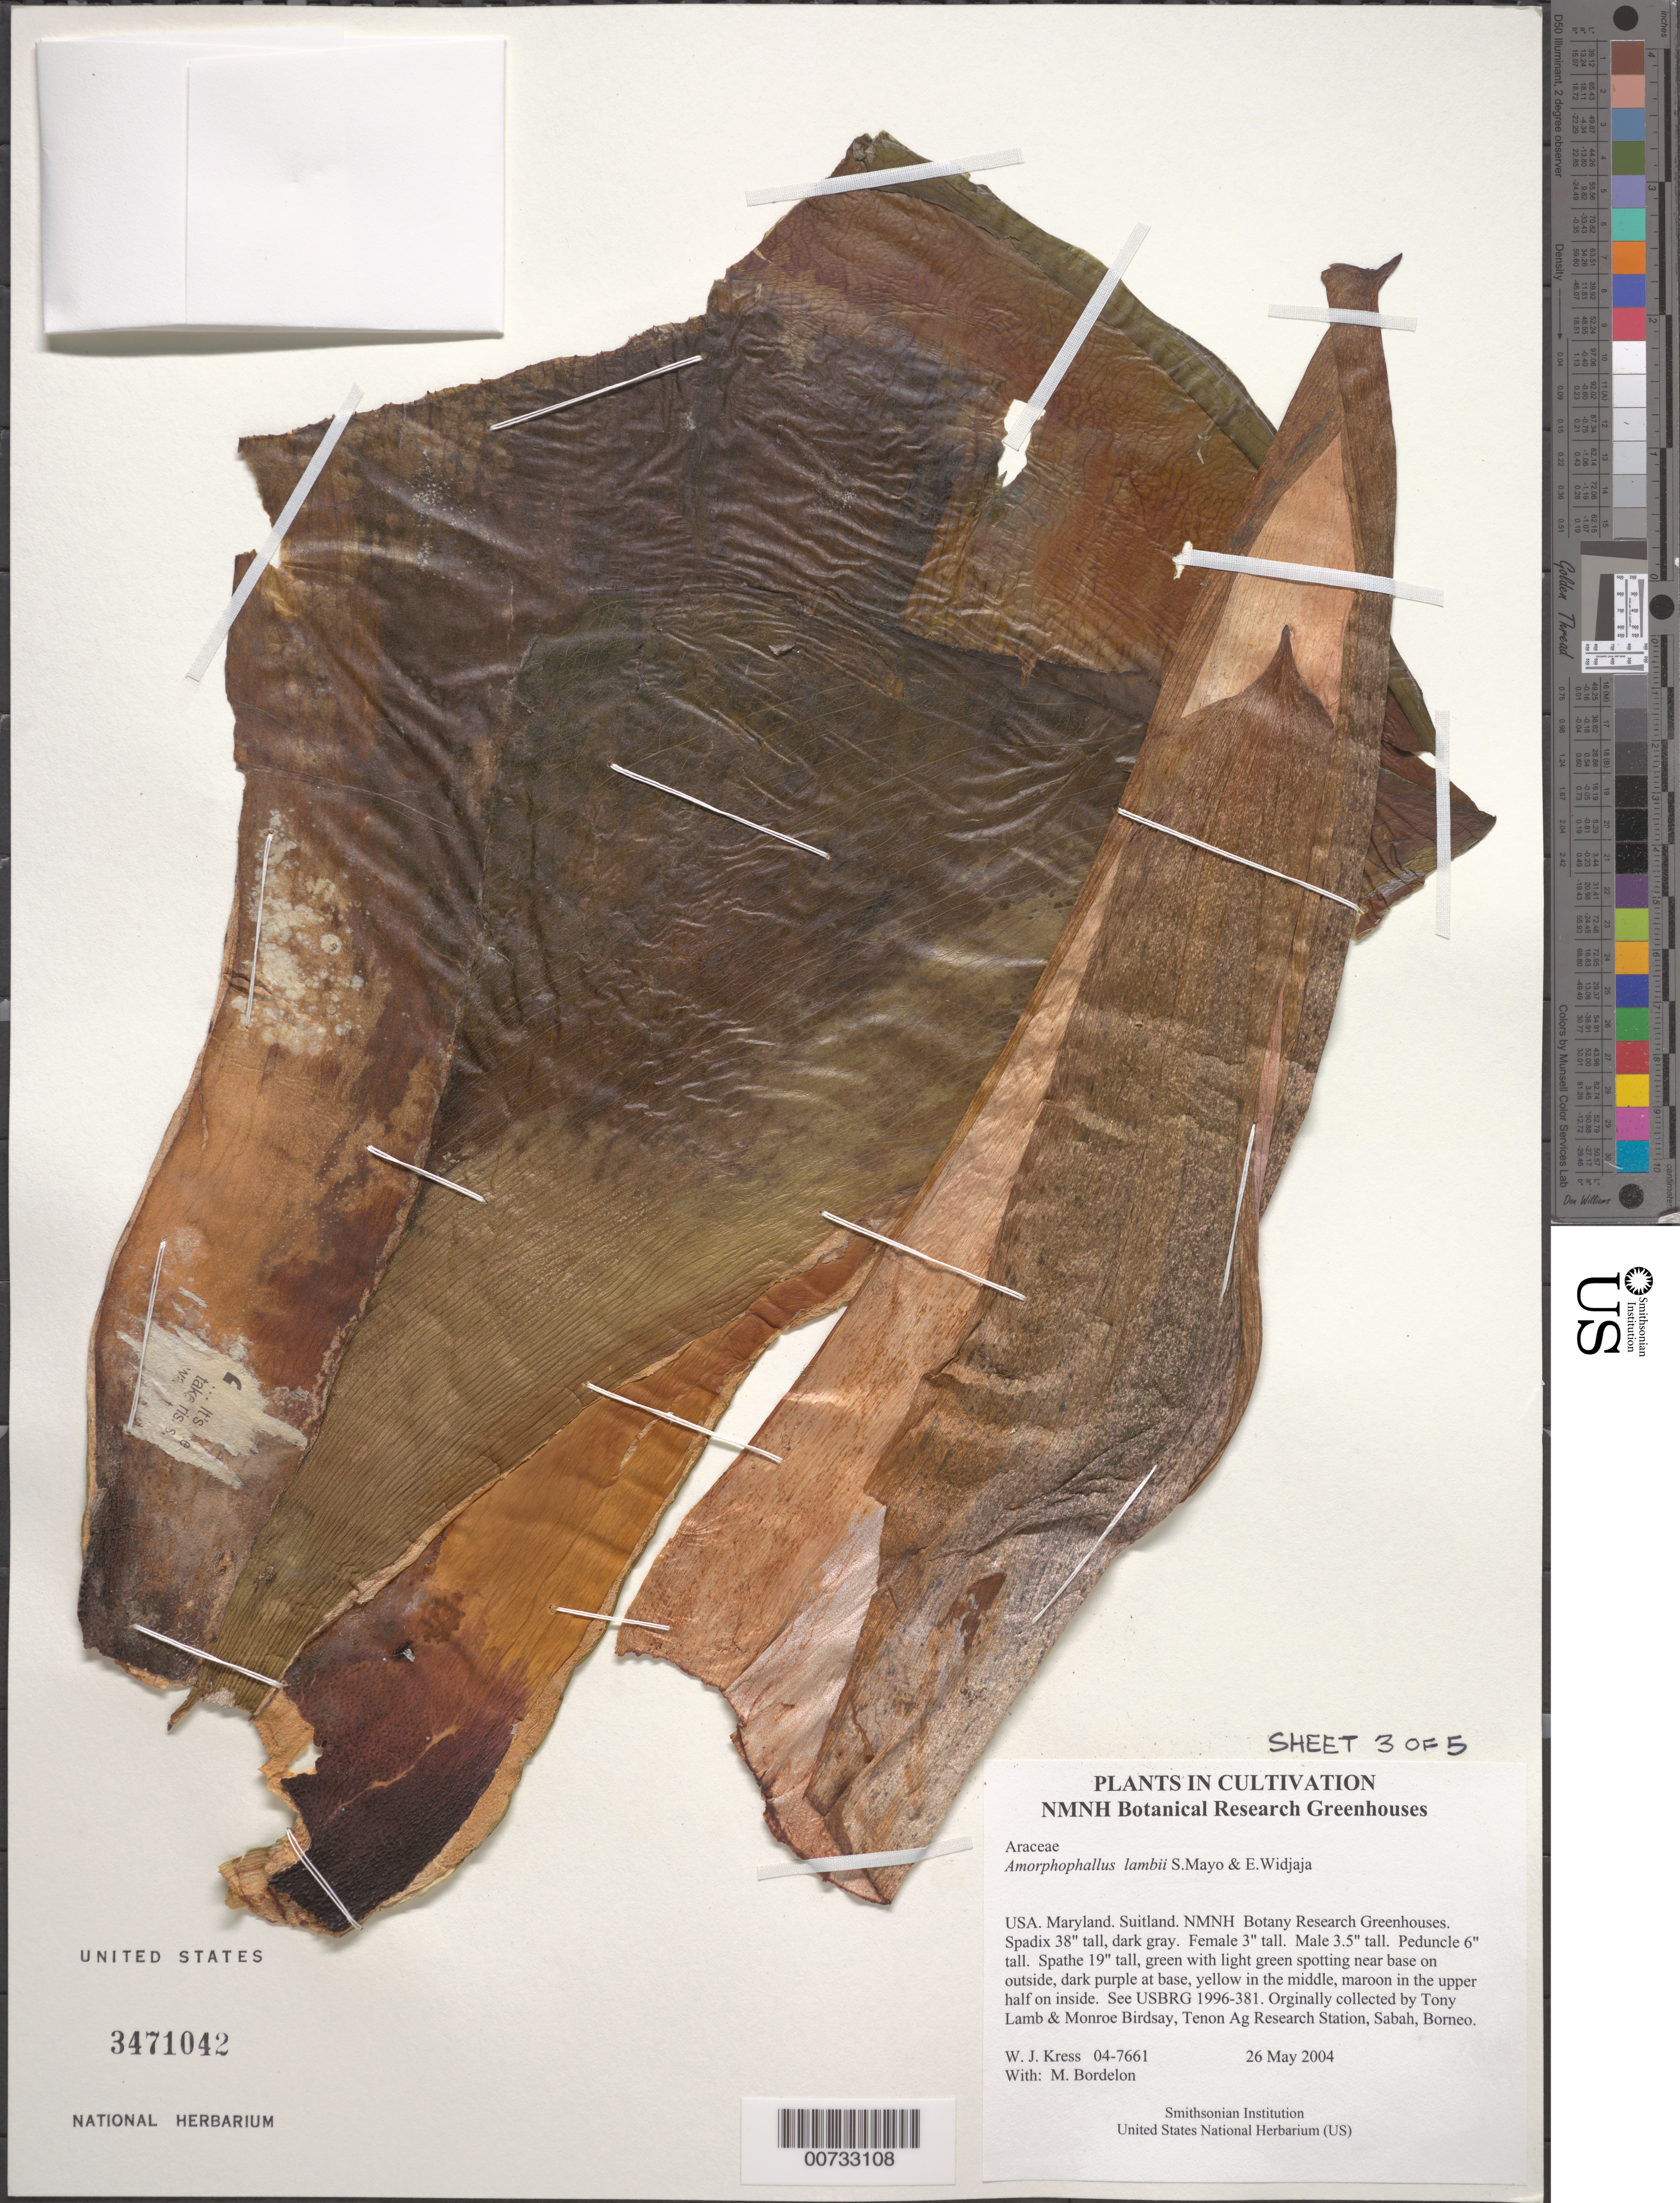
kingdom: Plantae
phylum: Tracheophyta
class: Liliopsida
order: Alismatales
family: Araceae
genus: Amorphophallus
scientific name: Amorphophallus lambii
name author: Mayo & Widjaja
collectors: W. J. Kress & M. Bordelon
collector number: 04-7661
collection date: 2004-05-26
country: United States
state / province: Maryland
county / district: Prince George's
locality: NMNH Botany Research Greenhouses. Suitland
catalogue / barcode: US 3471042